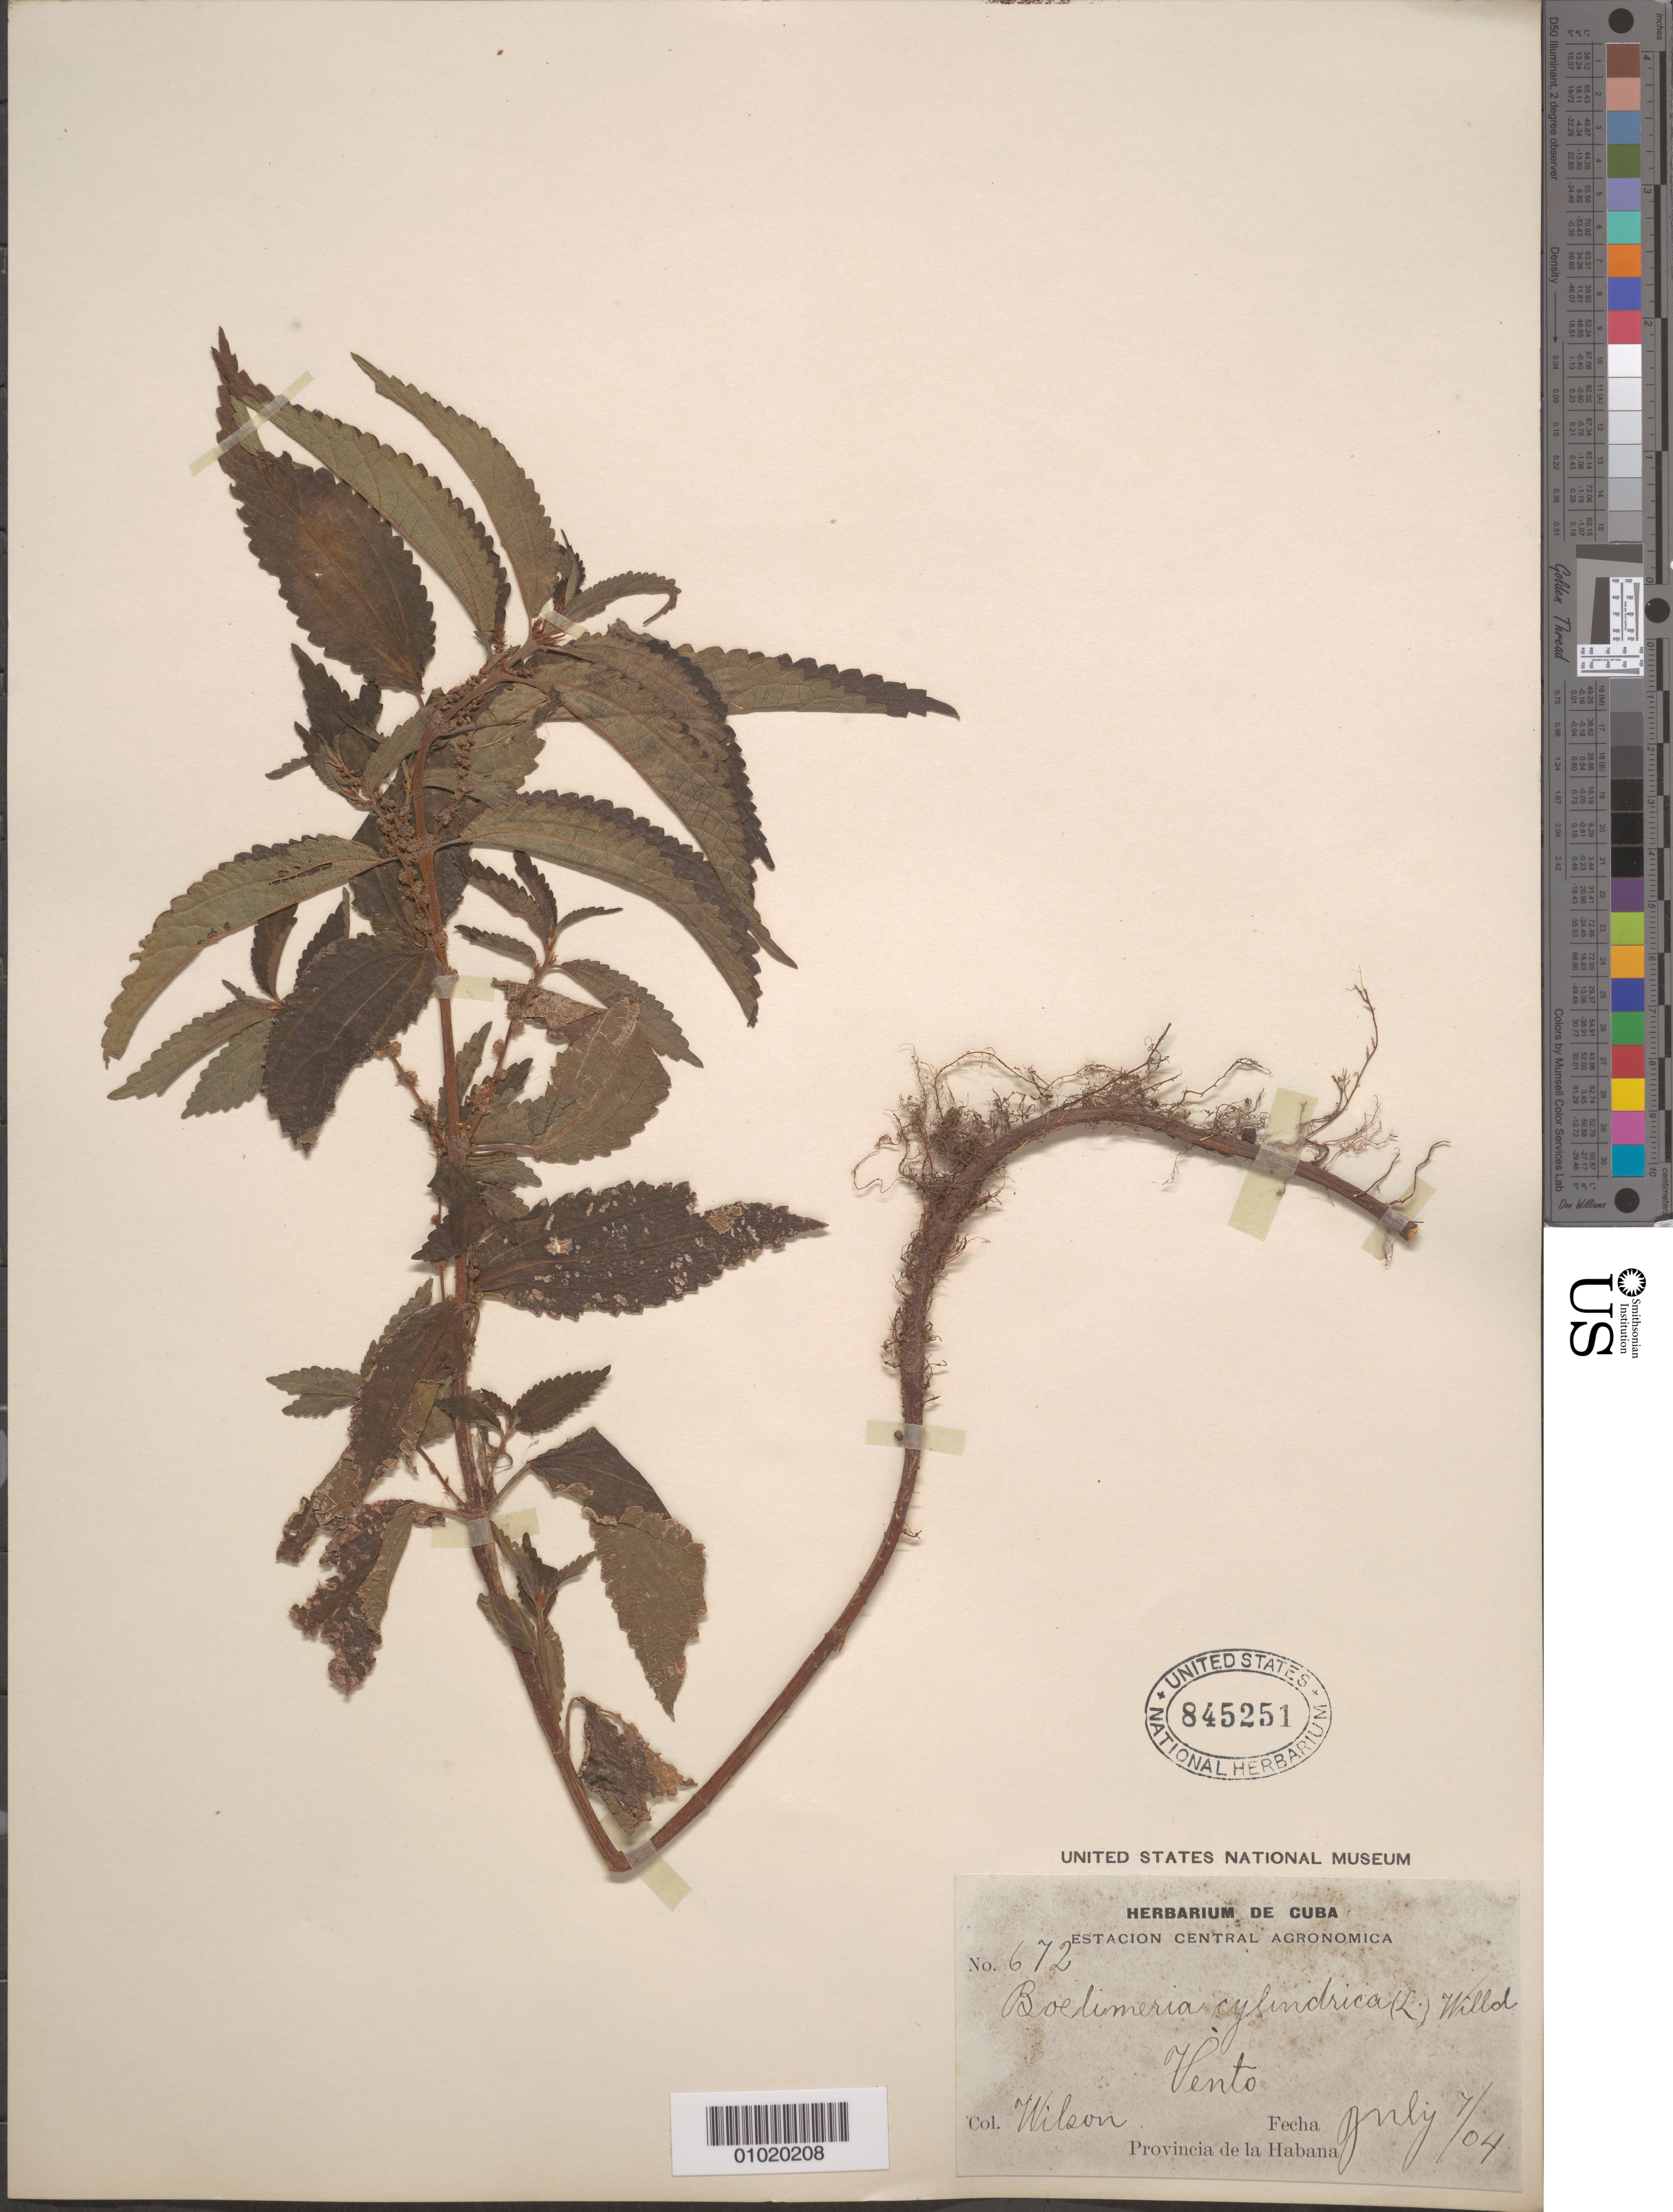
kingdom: Plantae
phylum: Tracheophyta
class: Magnoliopsida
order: Rosales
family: Urticaceae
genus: Boehmeria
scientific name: Boehmeria cylindrica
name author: (L.) Sw.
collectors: -- Wilson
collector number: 672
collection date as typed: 07 Jul 1904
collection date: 1904-07-07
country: Cuba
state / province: La Habana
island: Cuba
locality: Vento (wind)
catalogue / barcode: US 845251